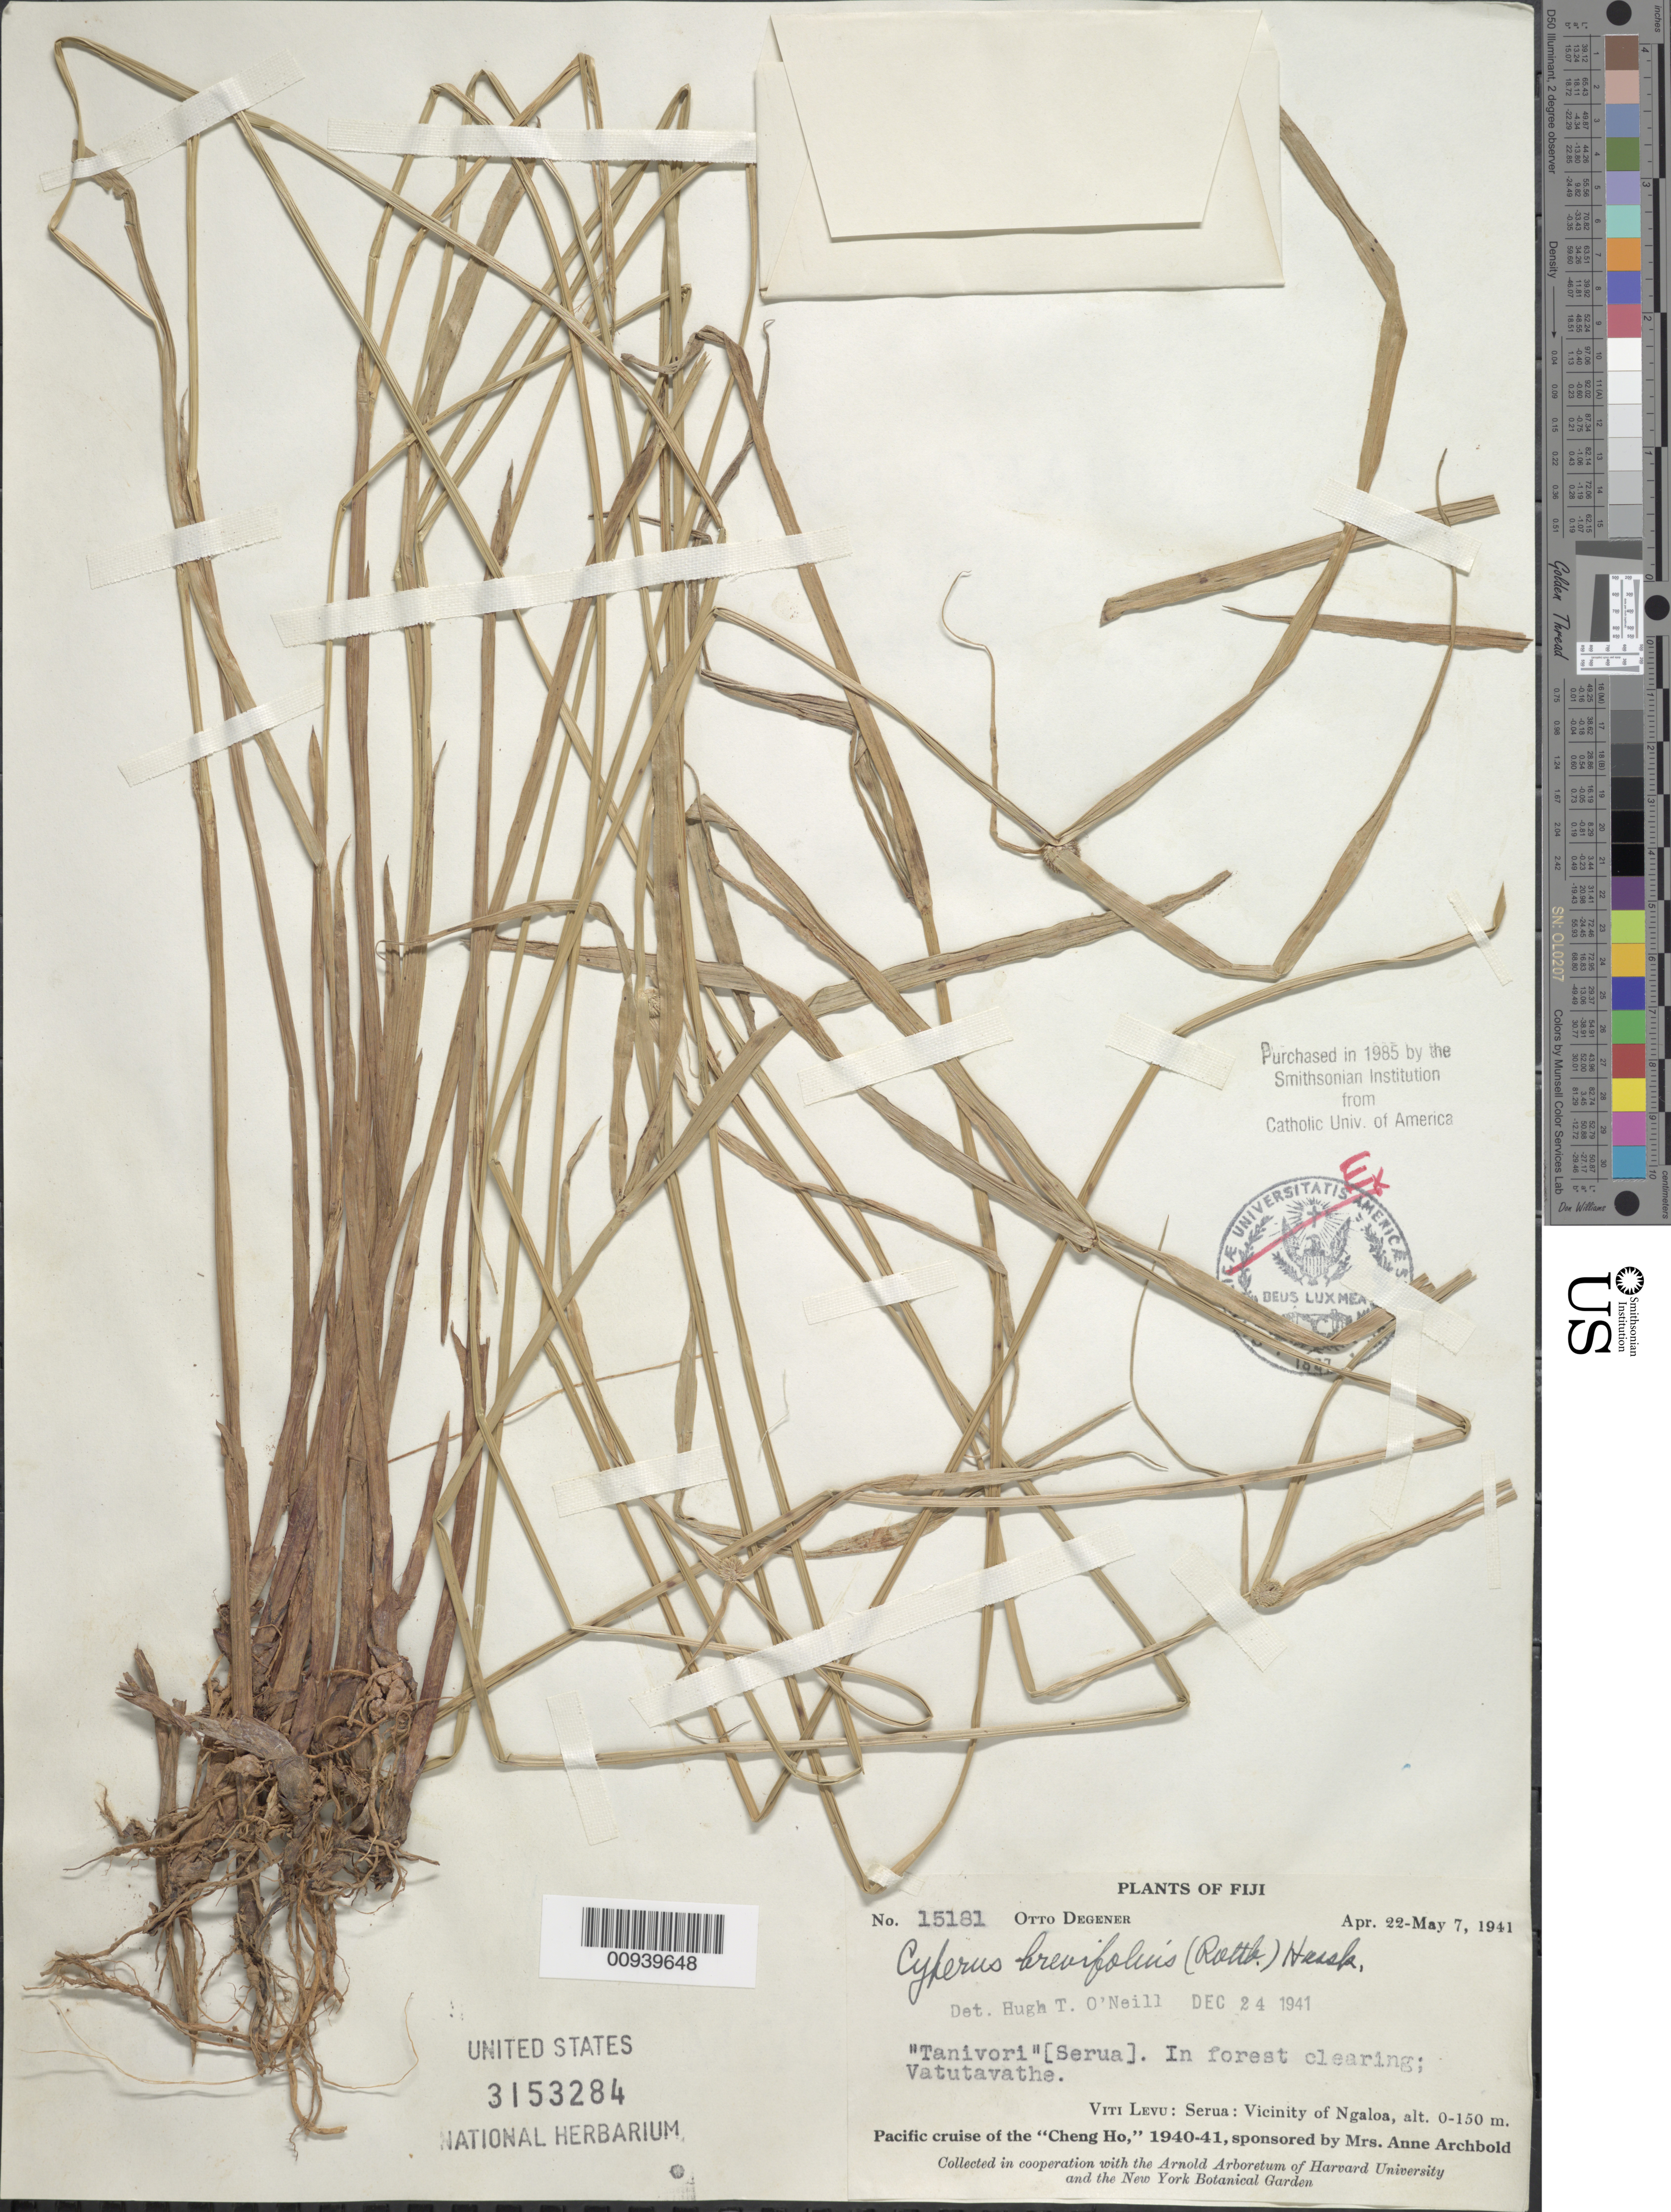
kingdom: Plantae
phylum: Tracheophyta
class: Liliopsida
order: Poales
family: Cyperaceae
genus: Cyperus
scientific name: Cyperus melanospermus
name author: (Nees) Valck. Sur.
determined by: Strong, M. T., (US), Smithsonian Institution - National Museum of Natural History (UNITED STATES)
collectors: O. Degener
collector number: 15181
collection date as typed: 22 Apr 1941 to 07 May 1941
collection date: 1941-04-22/1941-05-07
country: Fiji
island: Viti Levu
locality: Serua: Vicinity of Ngaloa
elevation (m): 0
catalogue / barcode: US 3153284